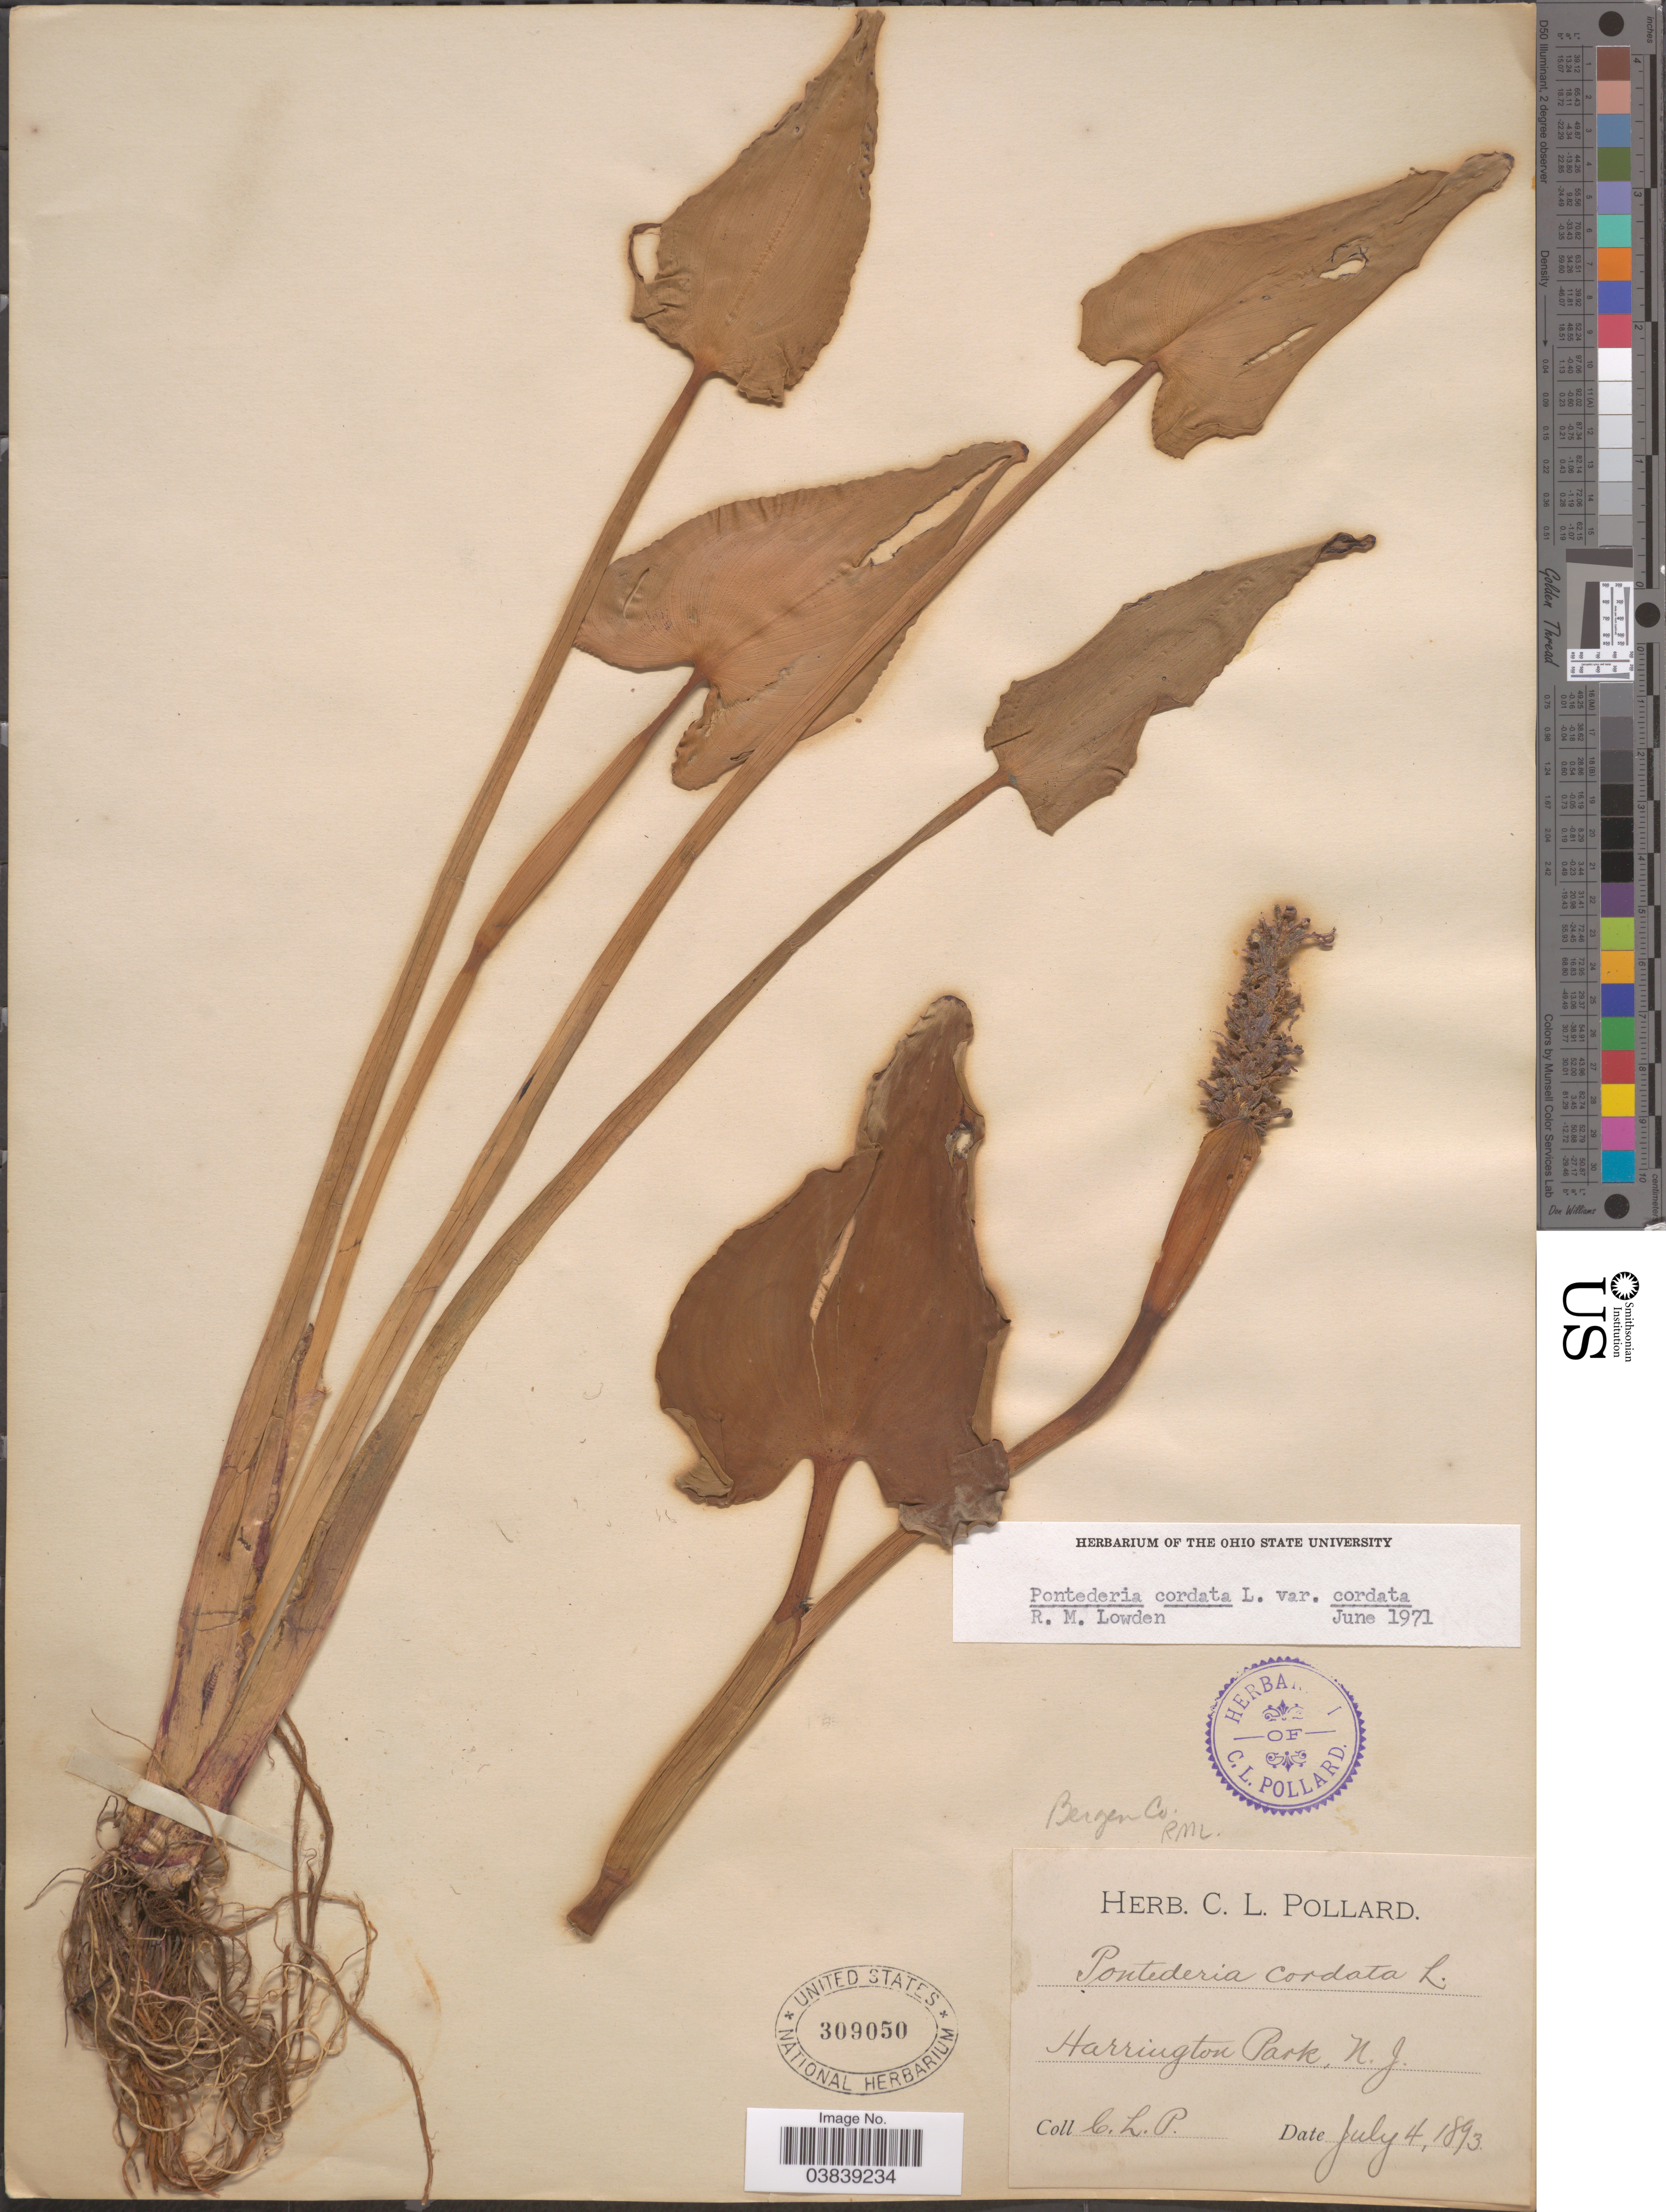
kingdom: Plantae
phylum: Tracheophyta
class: Liliopsida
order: Commelinales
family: Pontederiaceae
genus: Pontederia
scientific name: Pontederia cordata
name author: L.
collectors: C. L. Pollard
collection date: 1893-07-04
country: United States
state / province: New Jersey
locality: Harrington Park. Bergen Co.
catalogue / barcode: US 309050